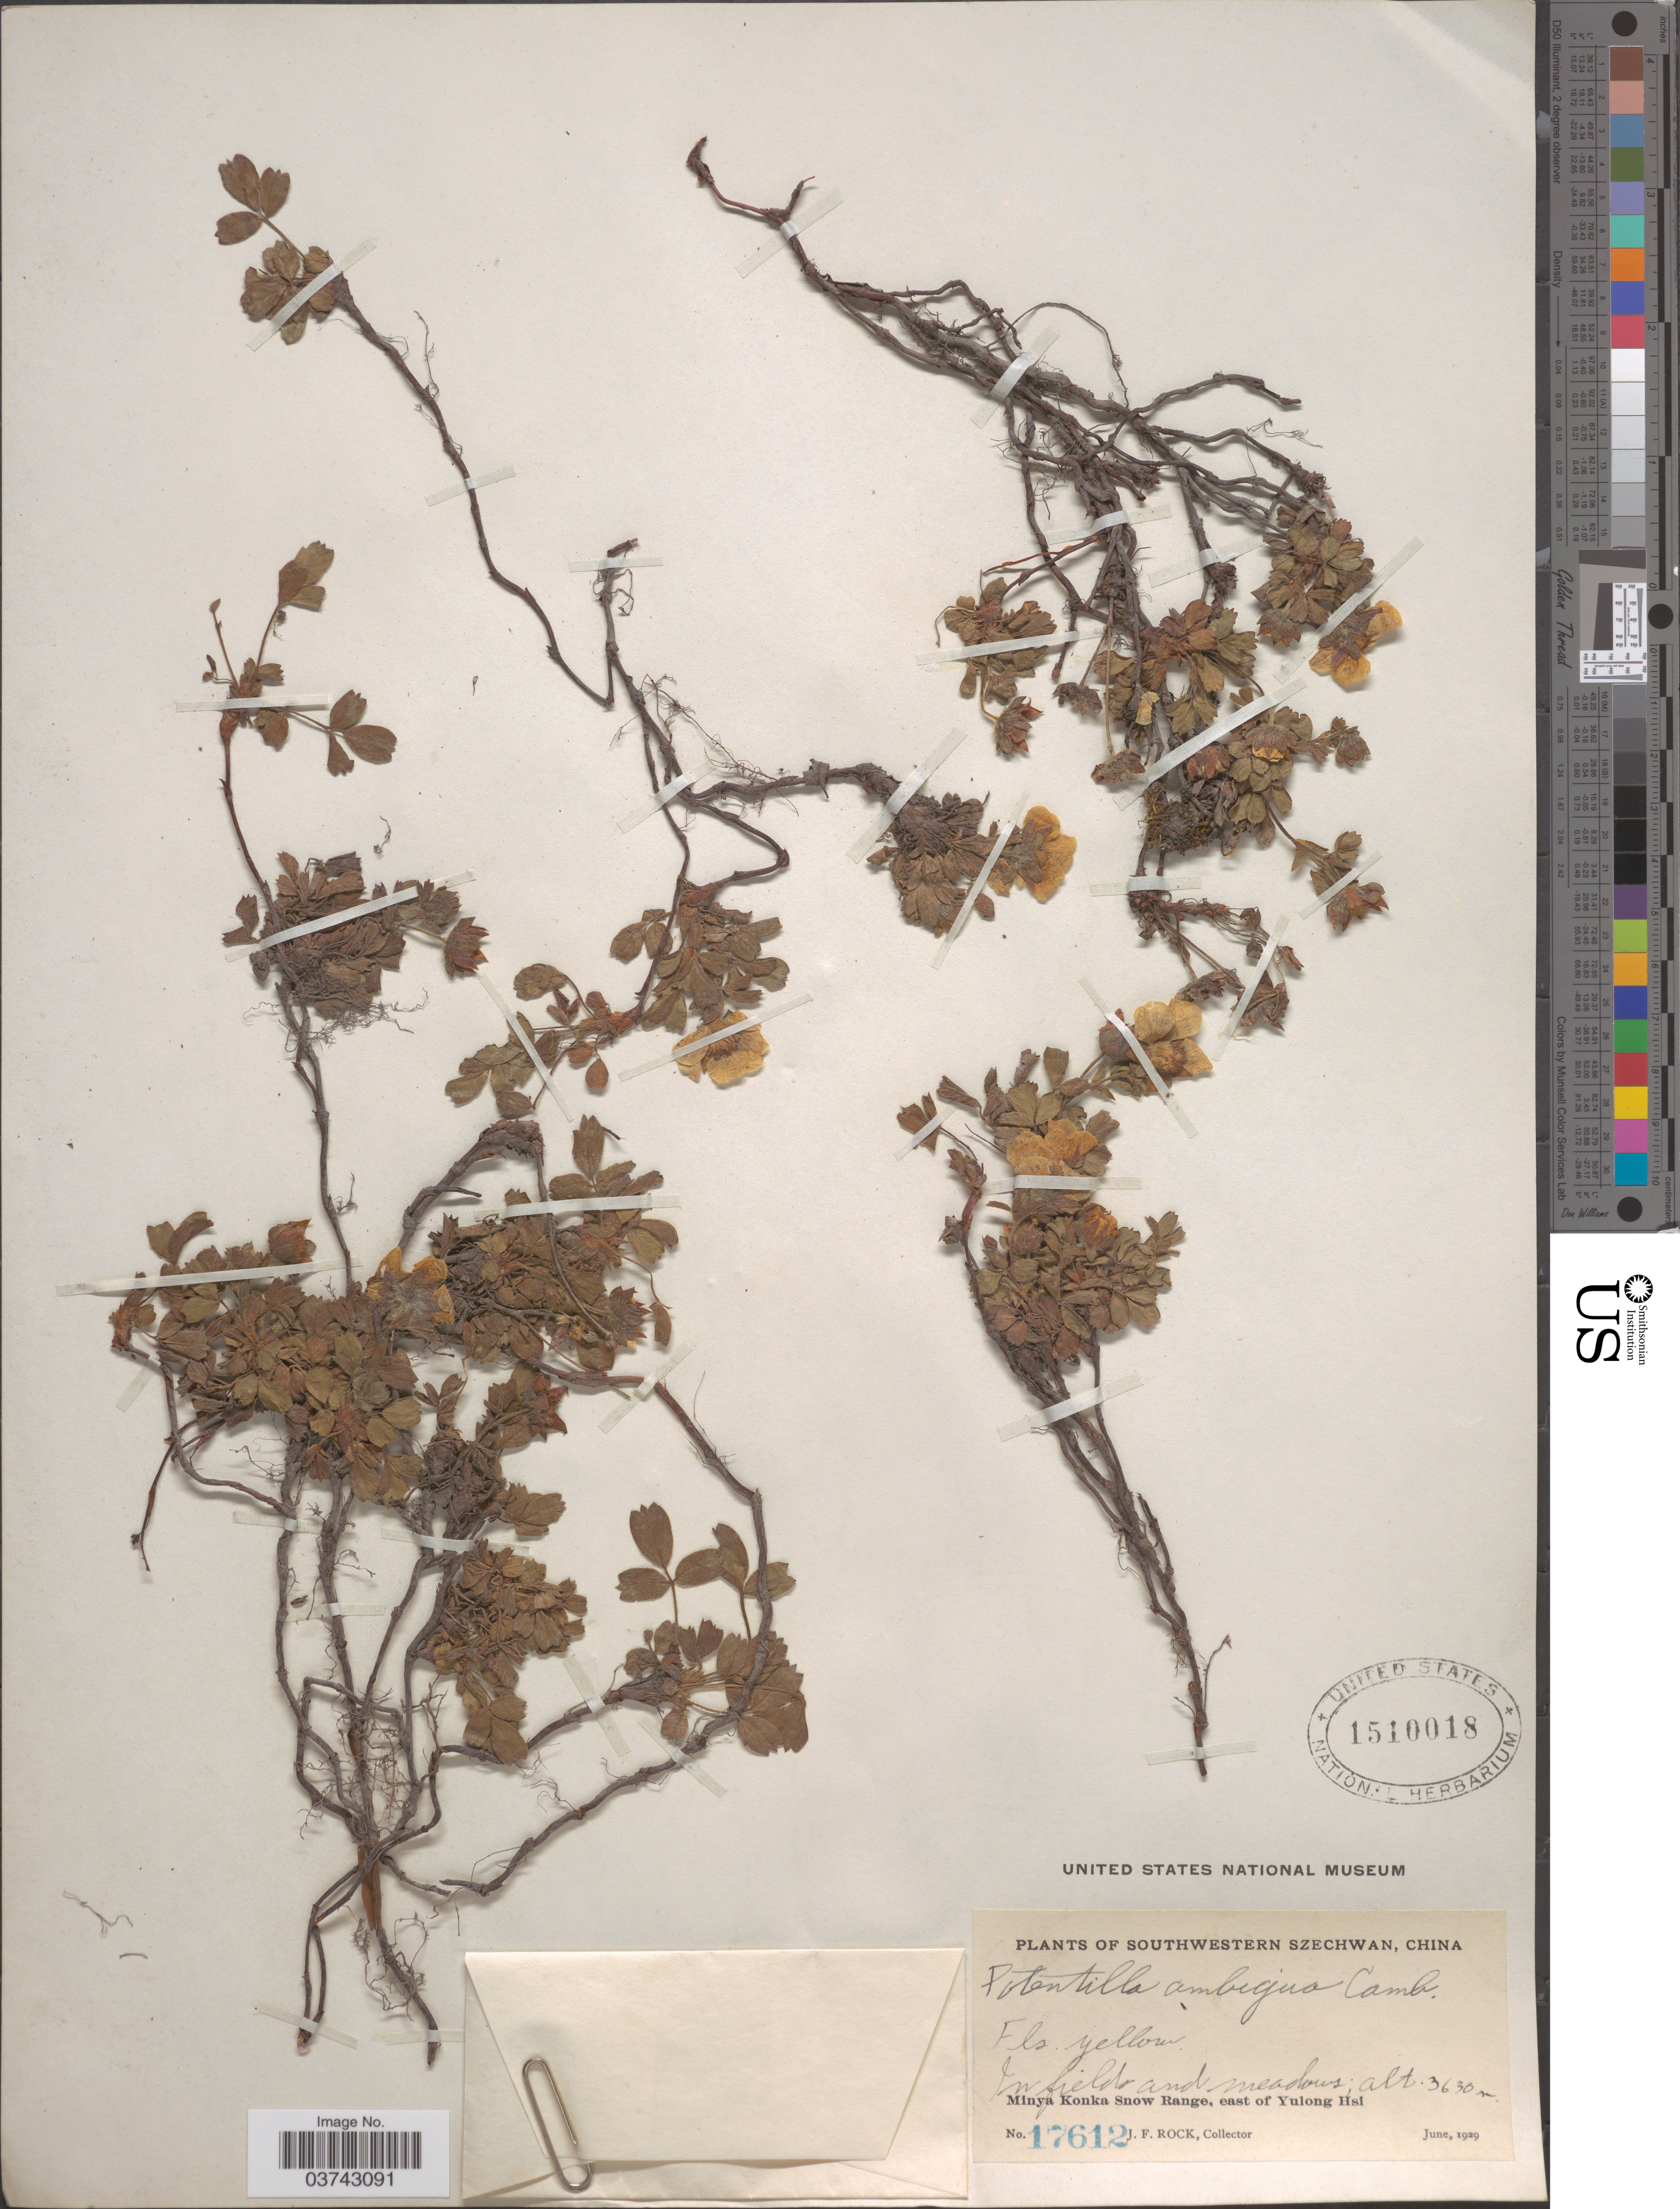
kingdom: Plantae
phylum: Tracheophyta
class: Magnoliopsida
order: Rosales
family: Rosaceae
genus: Potentilla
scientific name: Potentilla ambigua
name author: Gaudin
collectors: J. Rock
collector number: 17612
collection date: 1929-06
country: China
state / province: Sichuan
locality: Southwestern Szechwan. In field and meadows. Minya Konka Snow Range, east of Yulong Hsi.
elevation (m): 3630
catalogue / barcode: US 1510018